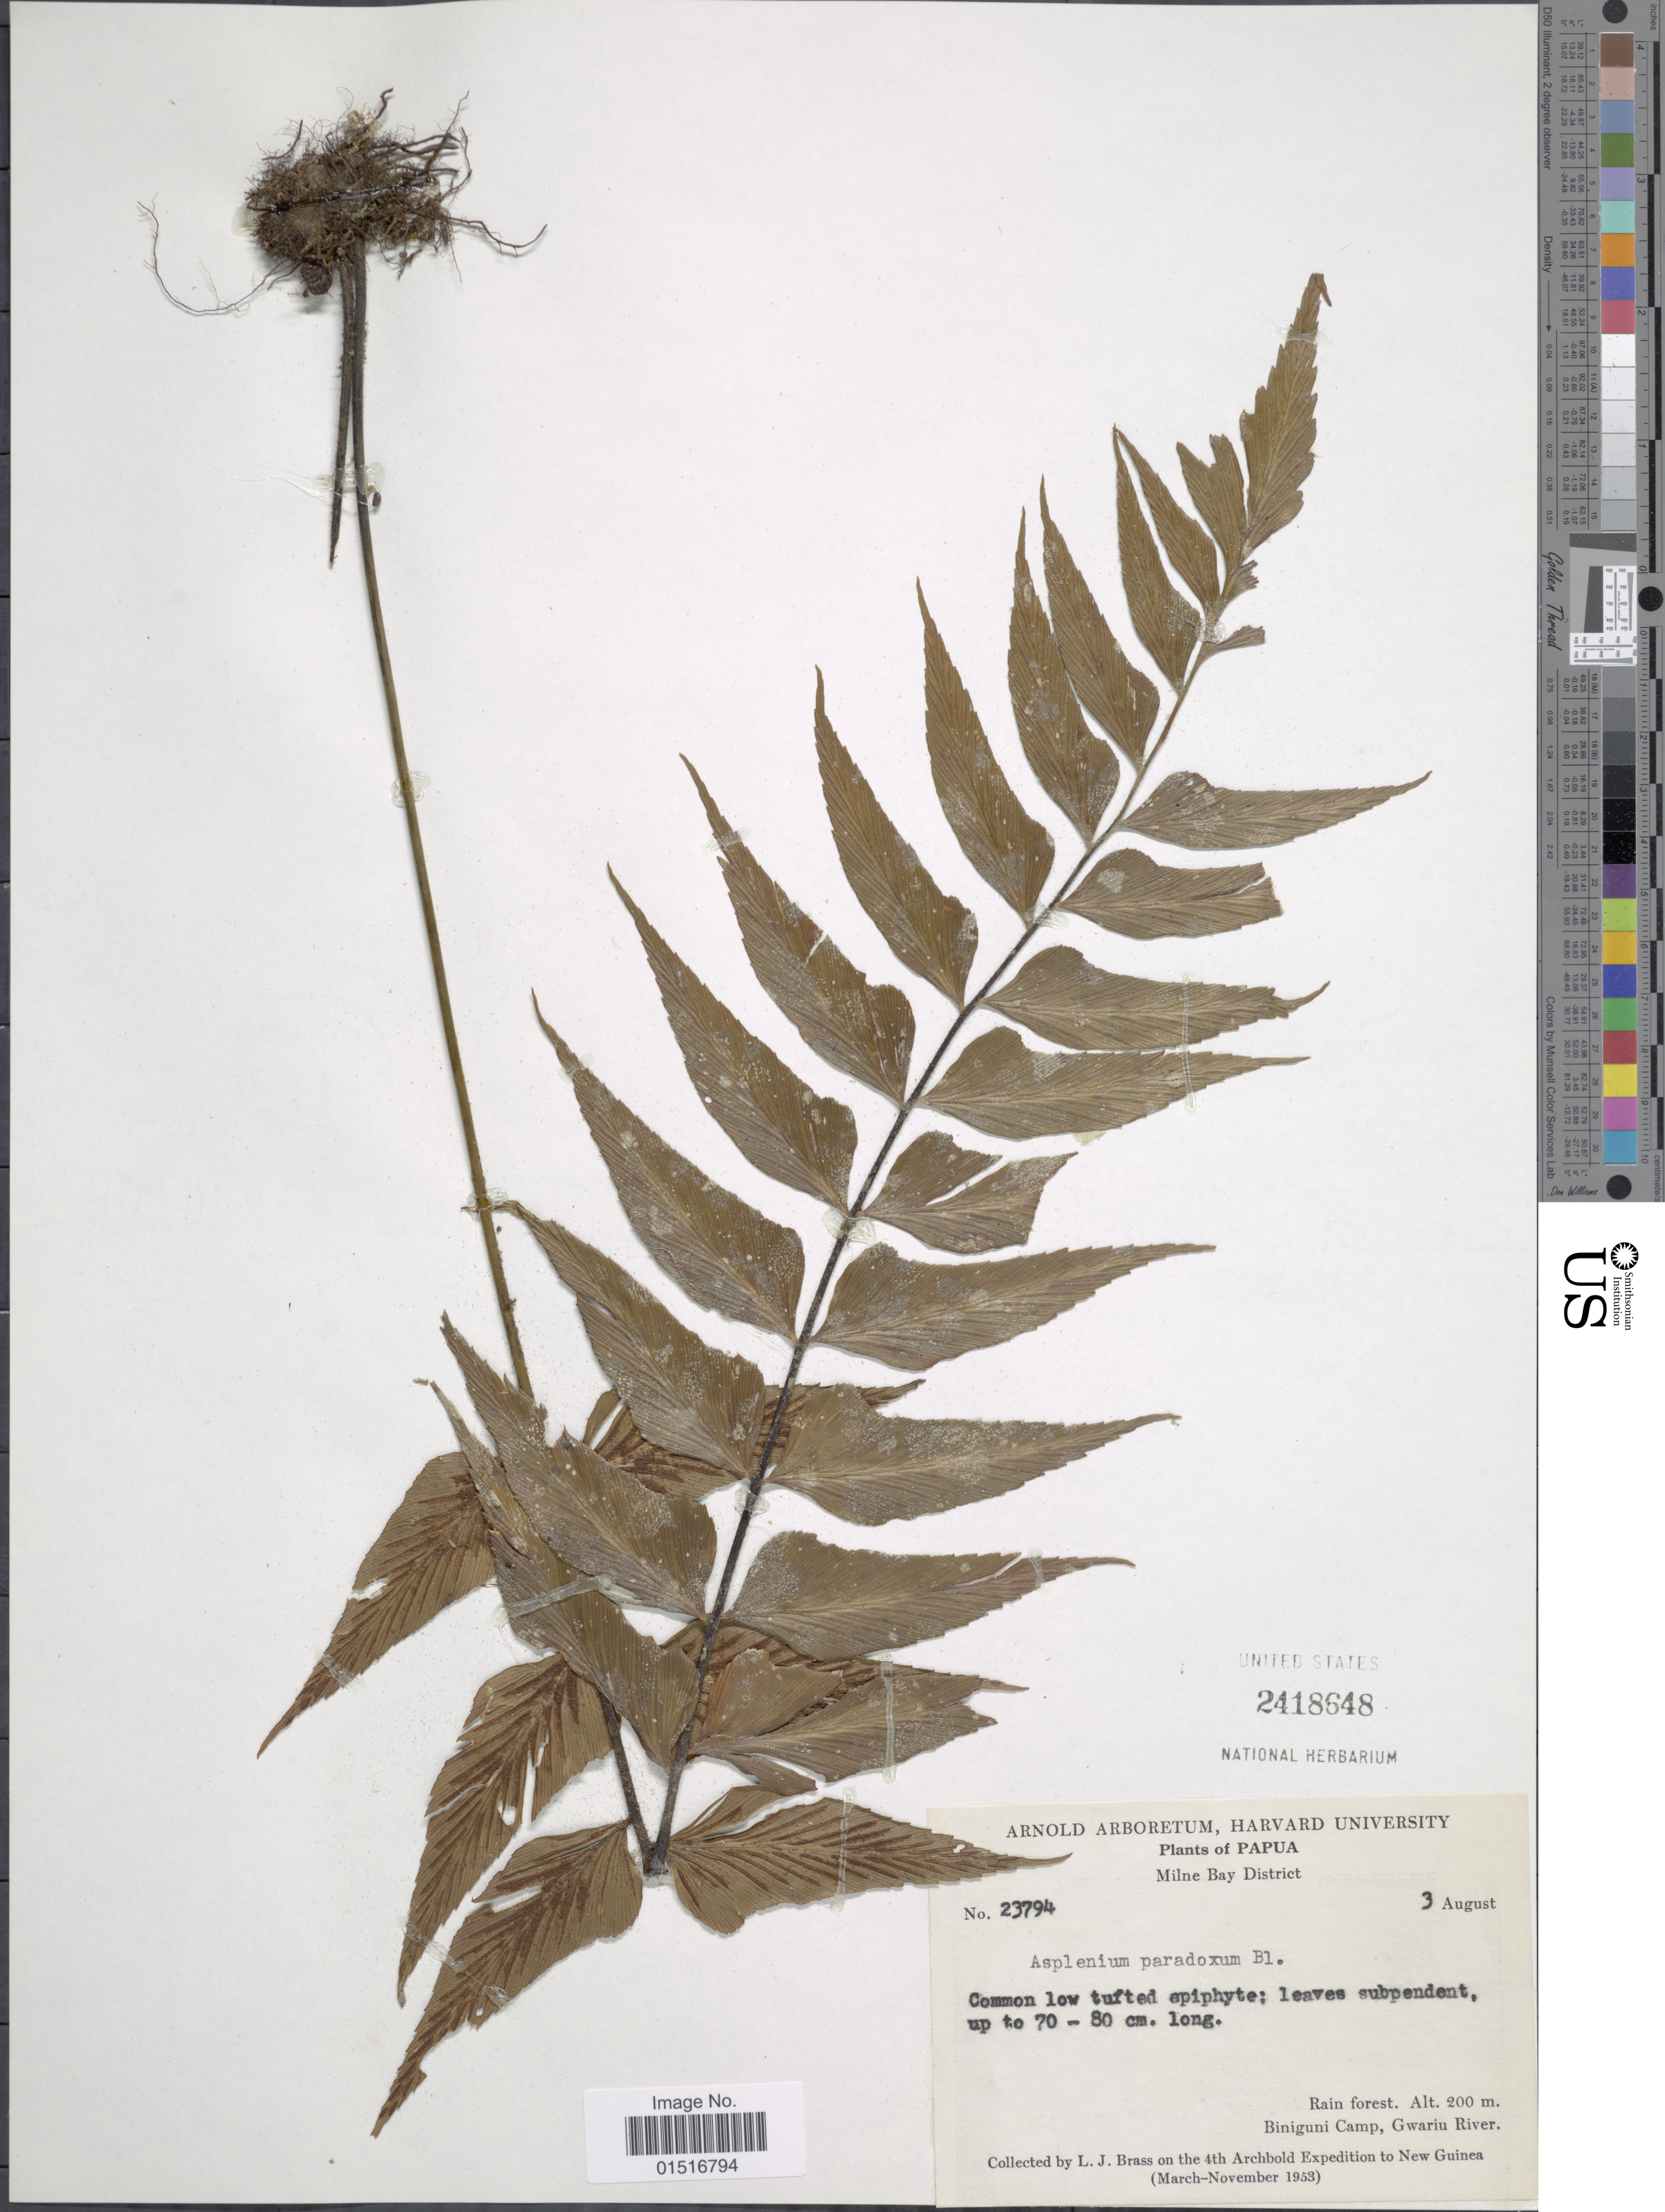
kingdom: Plantae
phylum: Tracheophyta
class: Polypodiopsida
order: Polypodiales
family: Aspleniaceae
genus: Asplenium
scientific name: Asplenium paradoxum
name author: Blume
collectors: L. J. Brass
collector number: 23794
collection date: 1953-08-03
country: Papua New Guinea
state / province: Milne Bay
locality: Papua. Biniguni Camp, Gwariu River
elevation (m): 200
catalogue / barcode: US 2418648